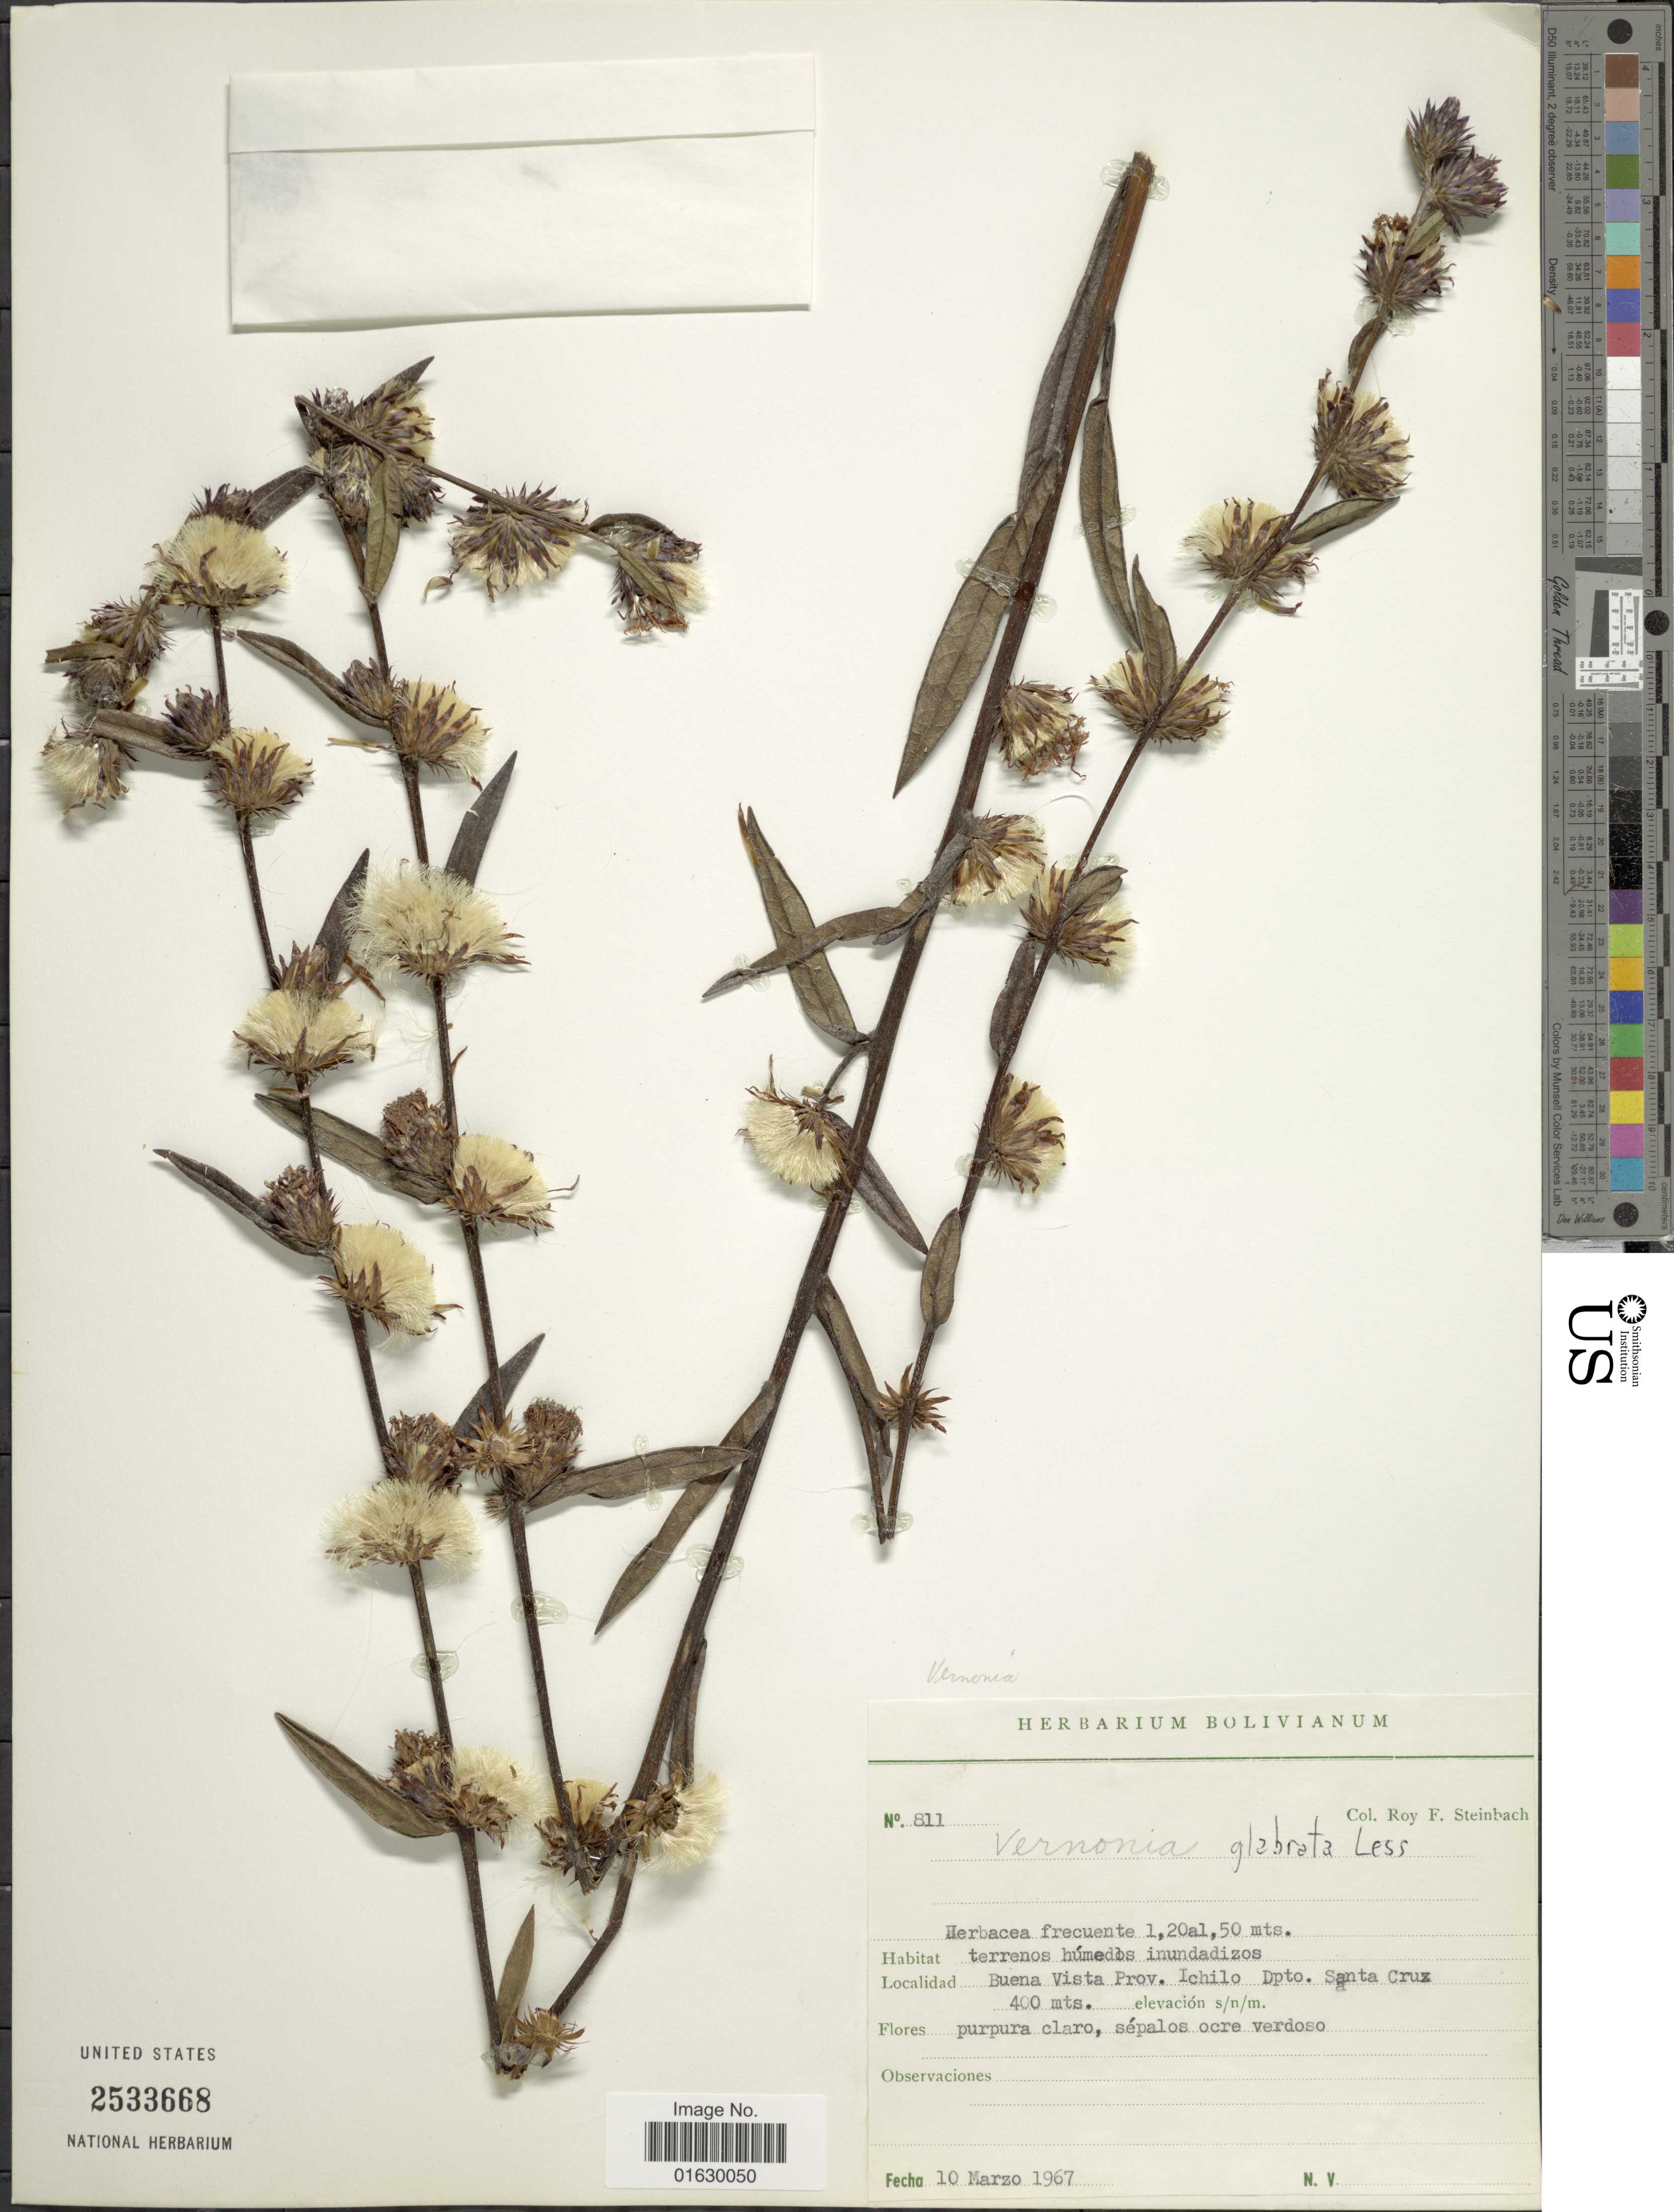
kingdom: Plantae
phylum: Tracheophyta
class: Magnoliopsida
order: Asterales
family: Asteraceae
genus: Lessingianthus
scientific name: Lessingianthus glabratus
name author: (Less.) H. Rob.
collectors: R. F. Steinbach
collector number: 811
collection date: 1967-03-10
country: Bolivia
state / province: Santa Cruz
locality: Buena Vista Prov., Ichilo Dpto. Santa Cruz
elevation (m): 400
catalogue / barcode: US 2533668